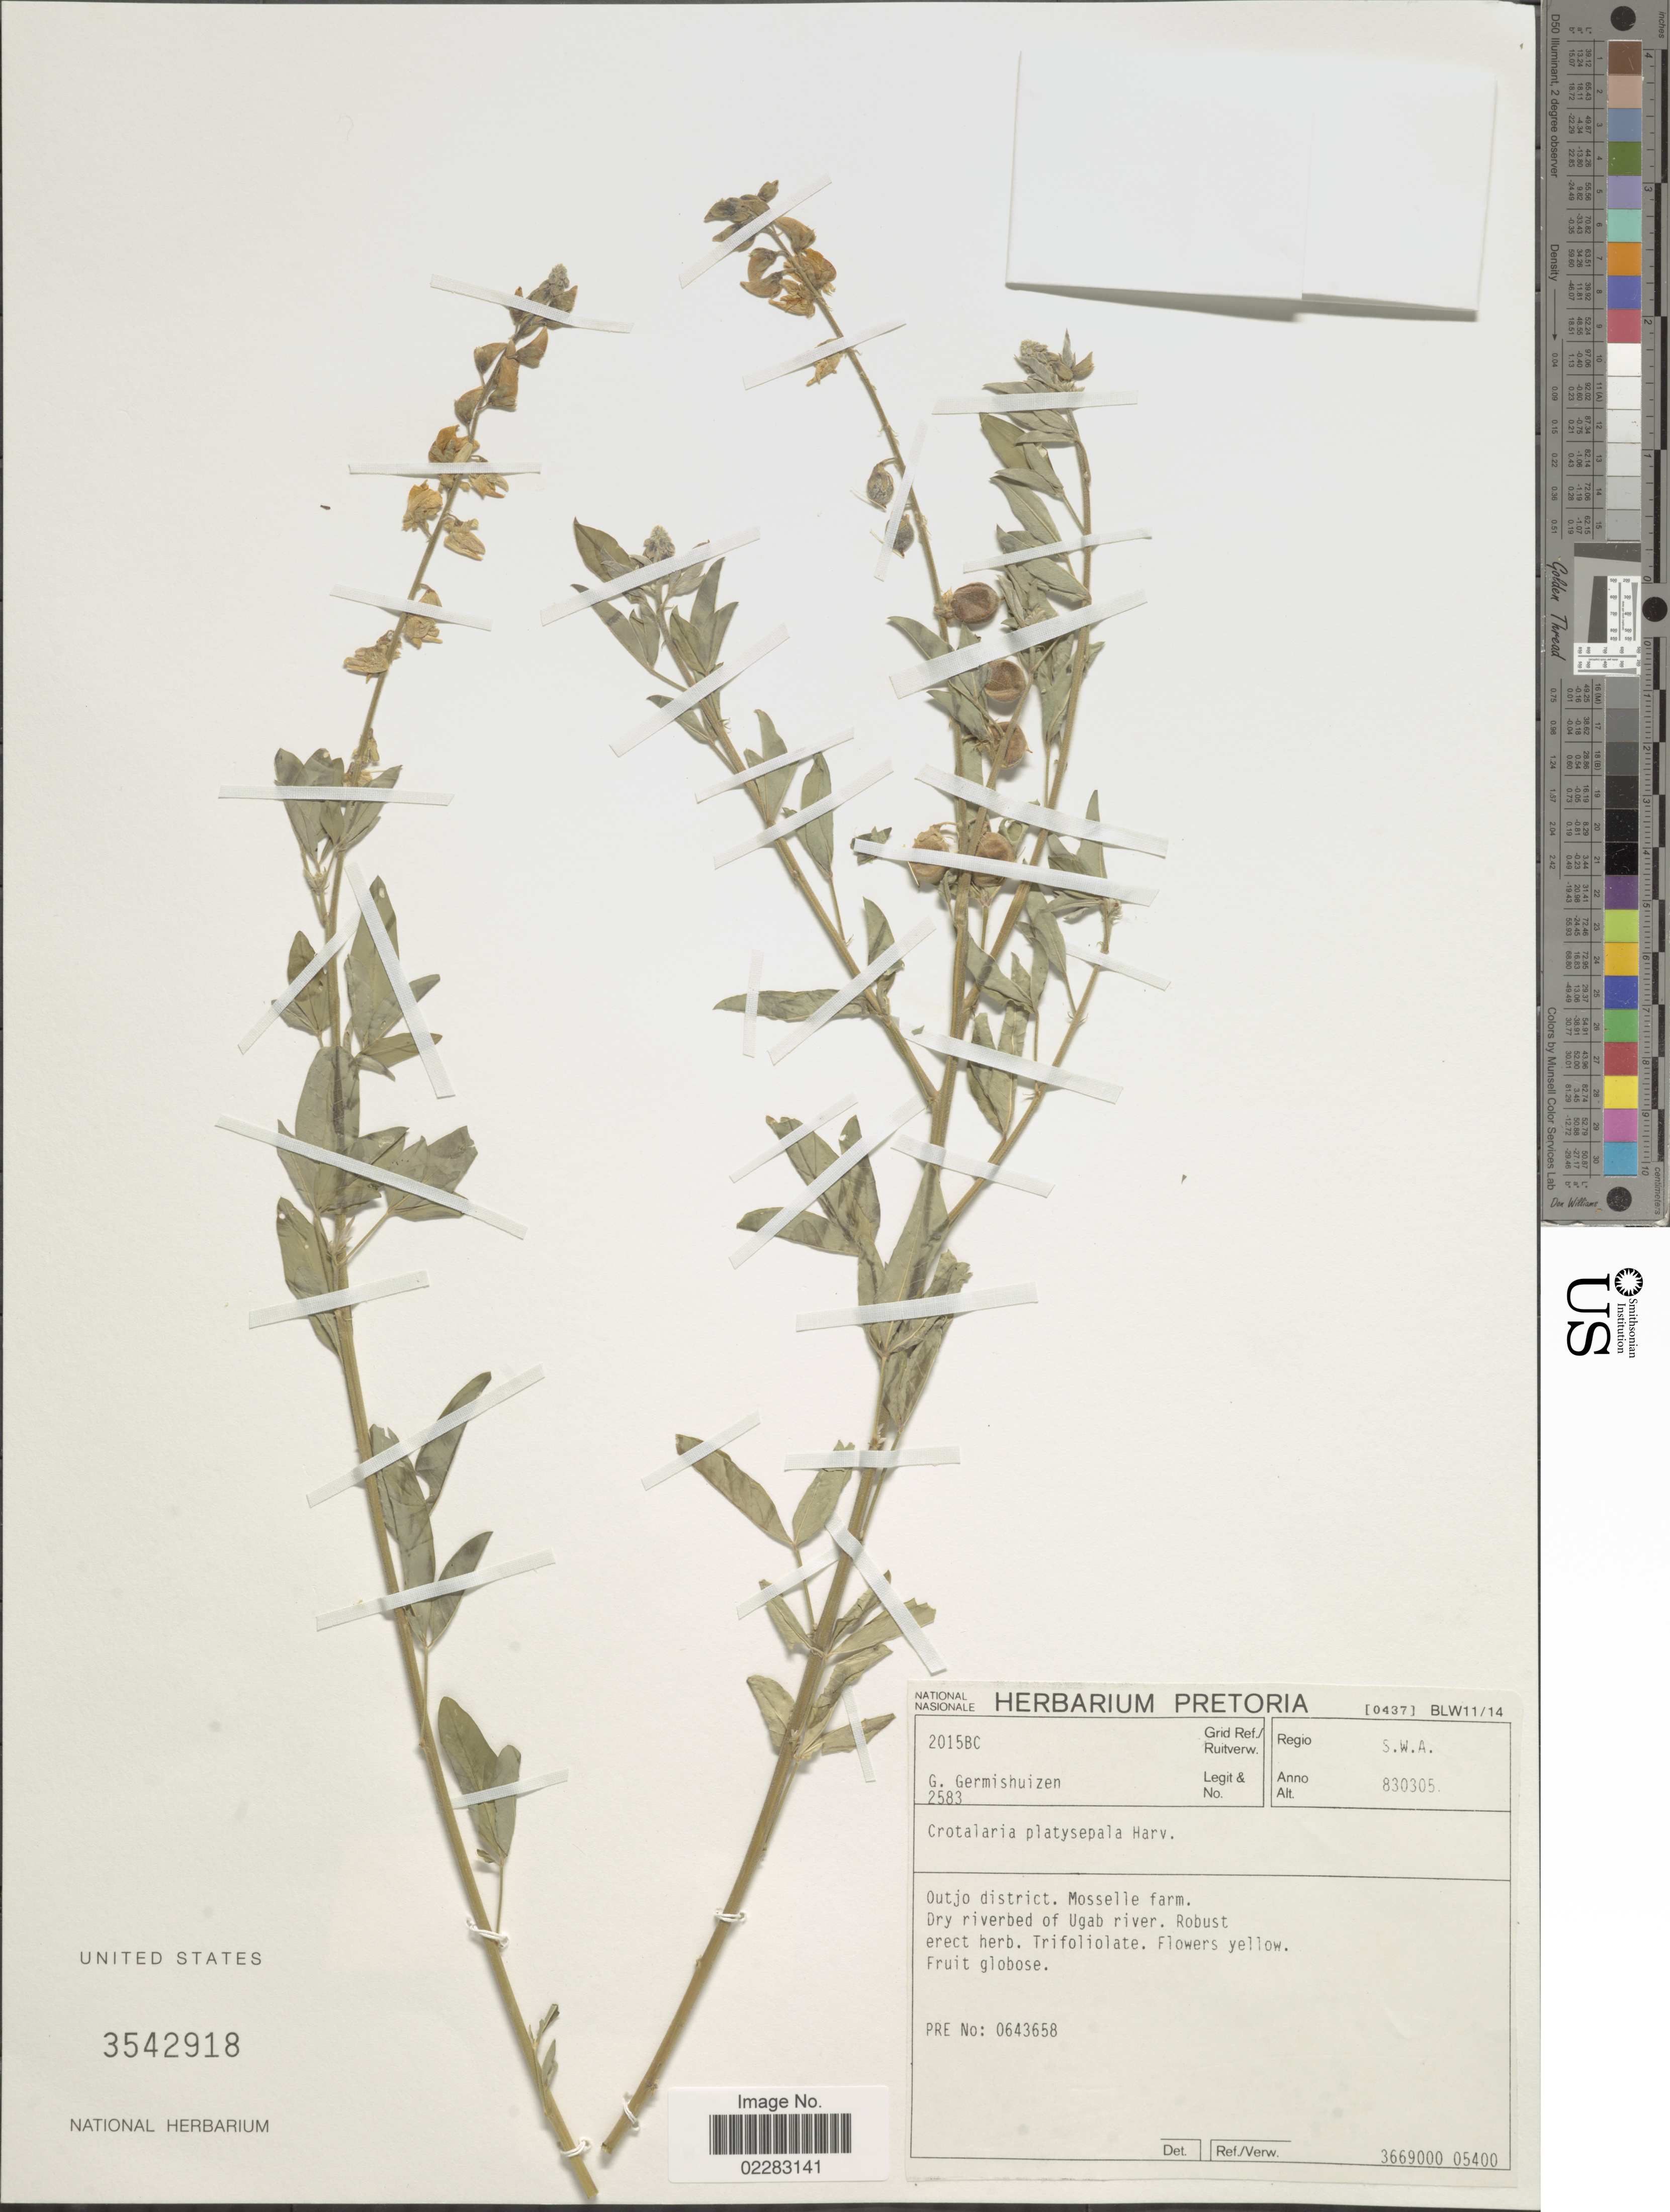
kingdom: Plantae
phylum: Tracheophyta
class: Magnoliopsida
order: Fabales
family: Fabaceae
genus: Crotalaria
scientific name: Crotalaria platysepala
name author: Harv.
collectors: G. Germishuizen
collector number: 2583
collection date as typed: Transcribed d/m/y: 5/3/83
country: Namibia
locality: S.W.A., Outjo district, Mosselle farm, dry riverbed of Ugab river.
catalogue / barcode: US 3542918